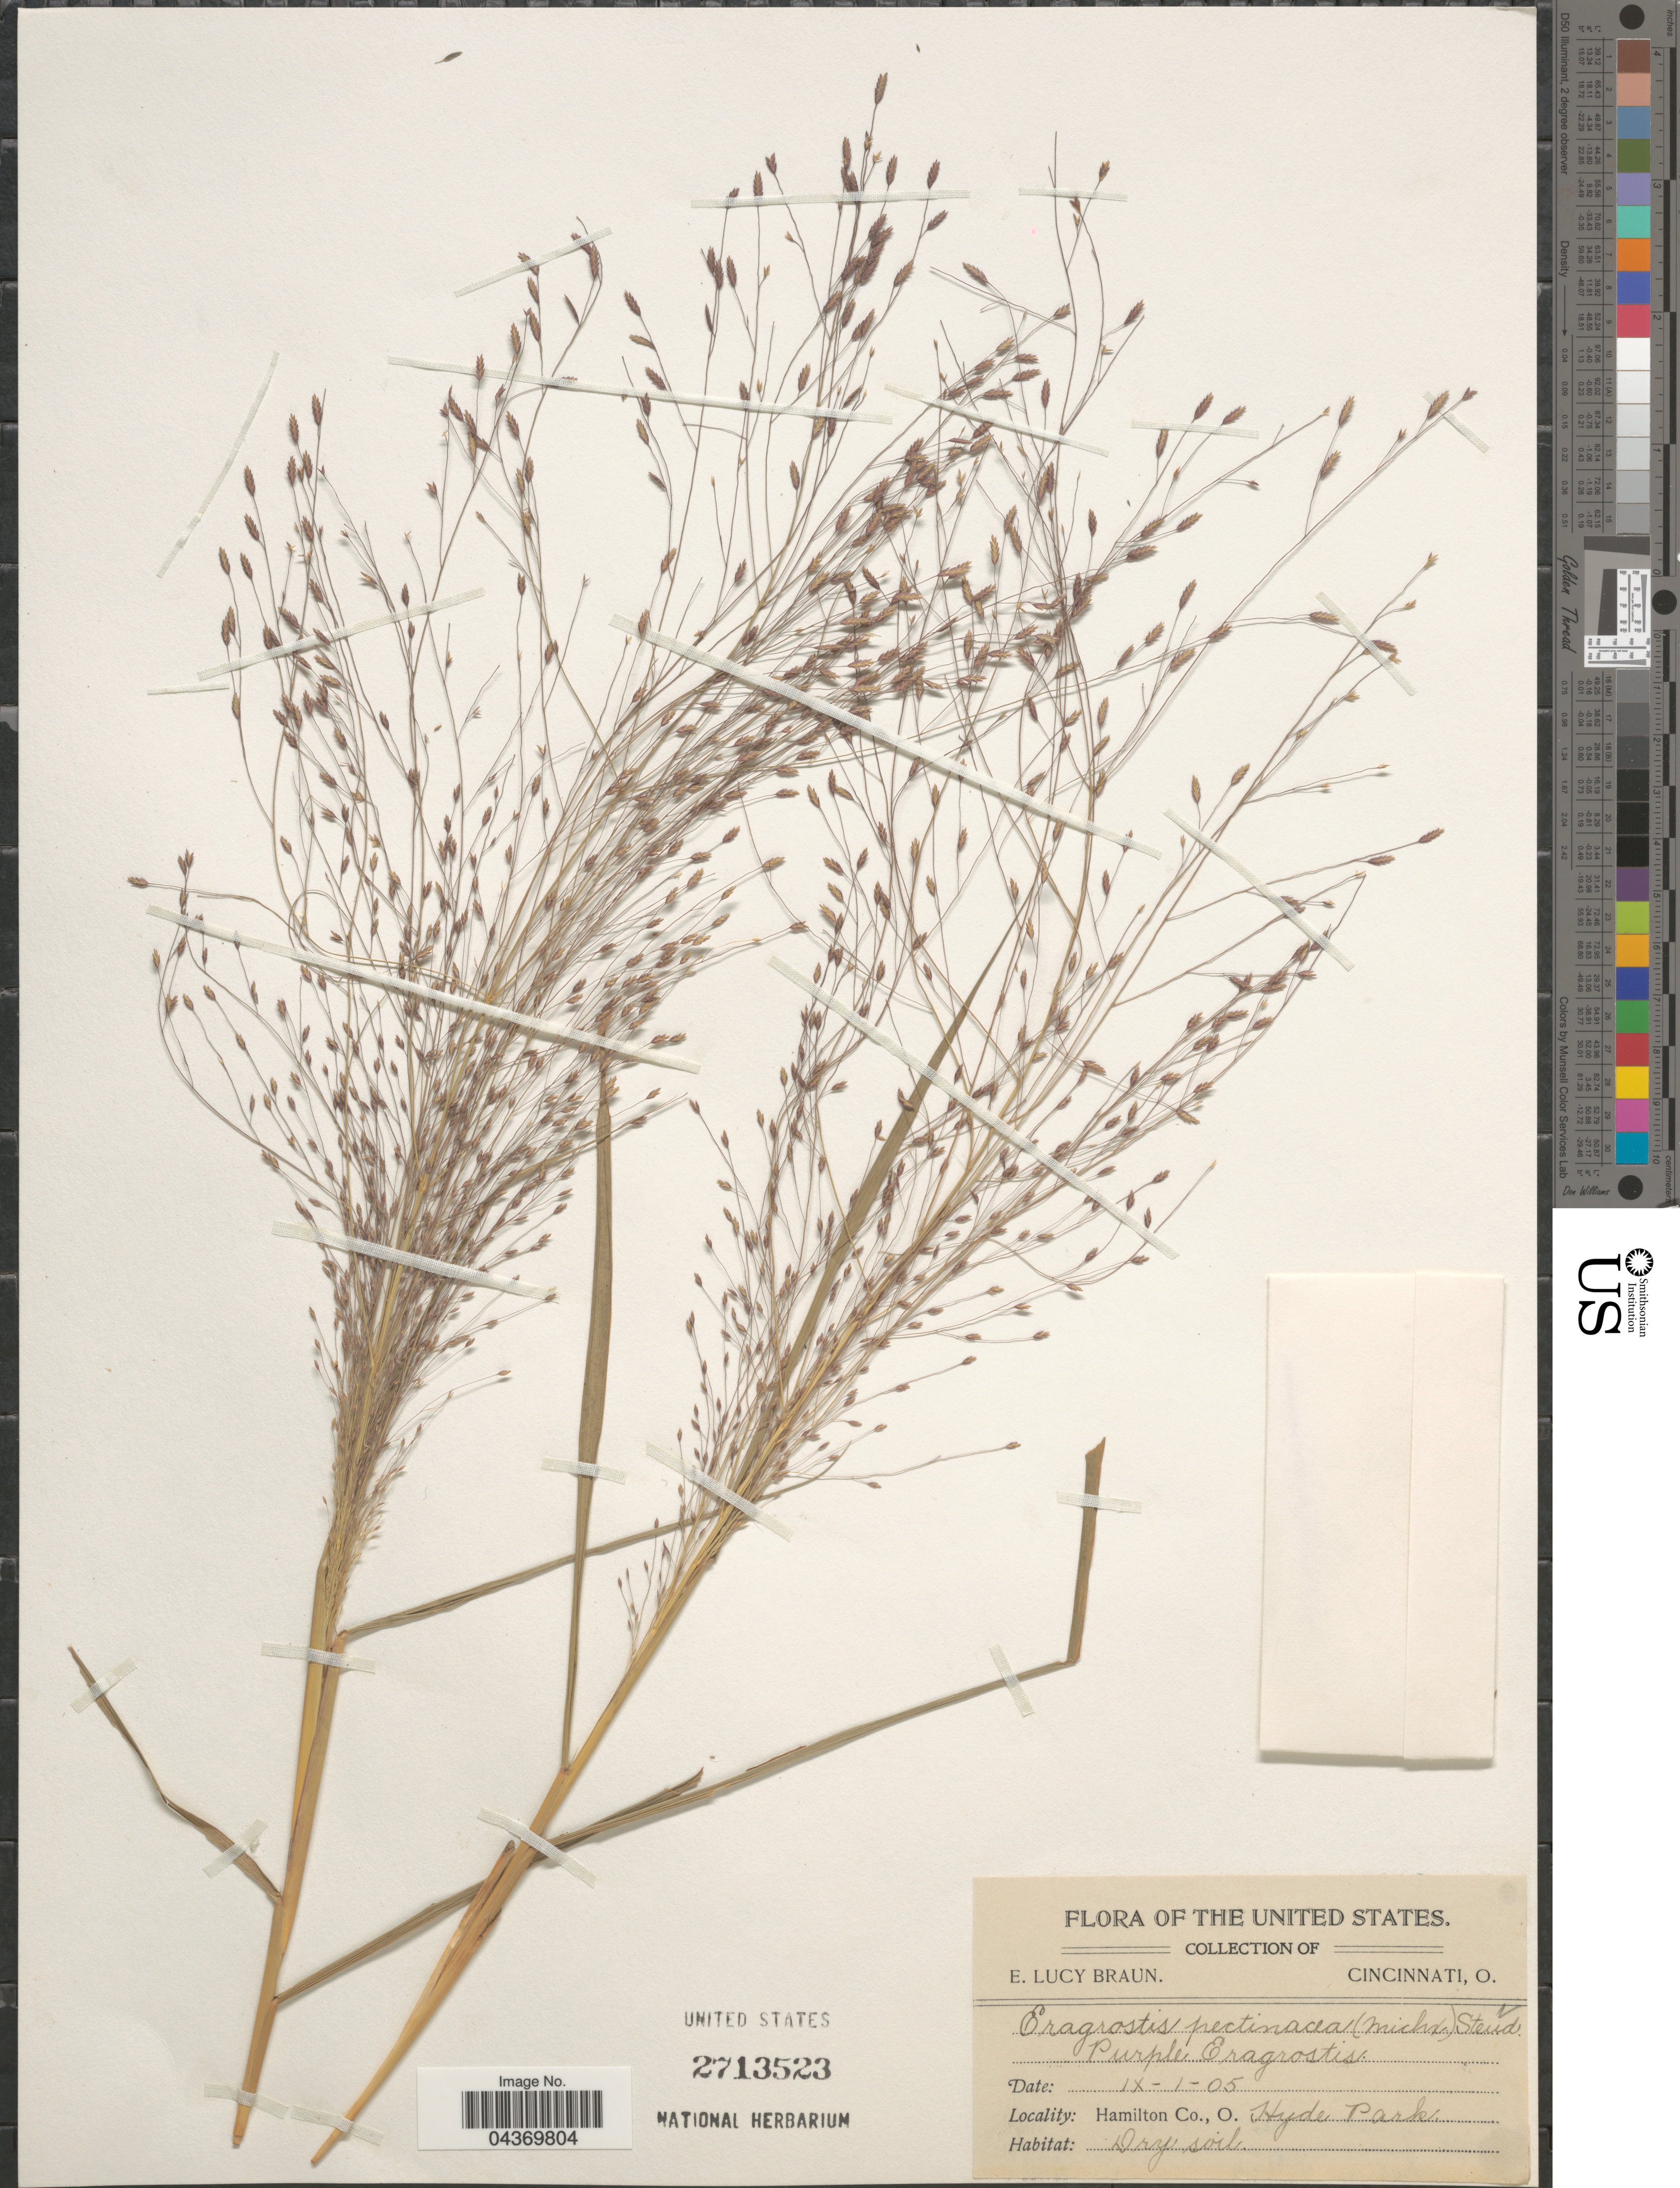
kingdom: Plantae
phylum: Tracheophyta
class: Liliopsida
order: Poales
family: Poaceae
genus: Eragrostis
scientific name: Eragrostis pectinacea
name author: (Michx.) Nees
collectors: E. L. Braun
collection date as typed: Transcribed d/m/y: 1/9/5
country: United States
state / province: Ohio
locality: Hamilton Co., Hyde Park.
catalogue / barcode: US 2713523